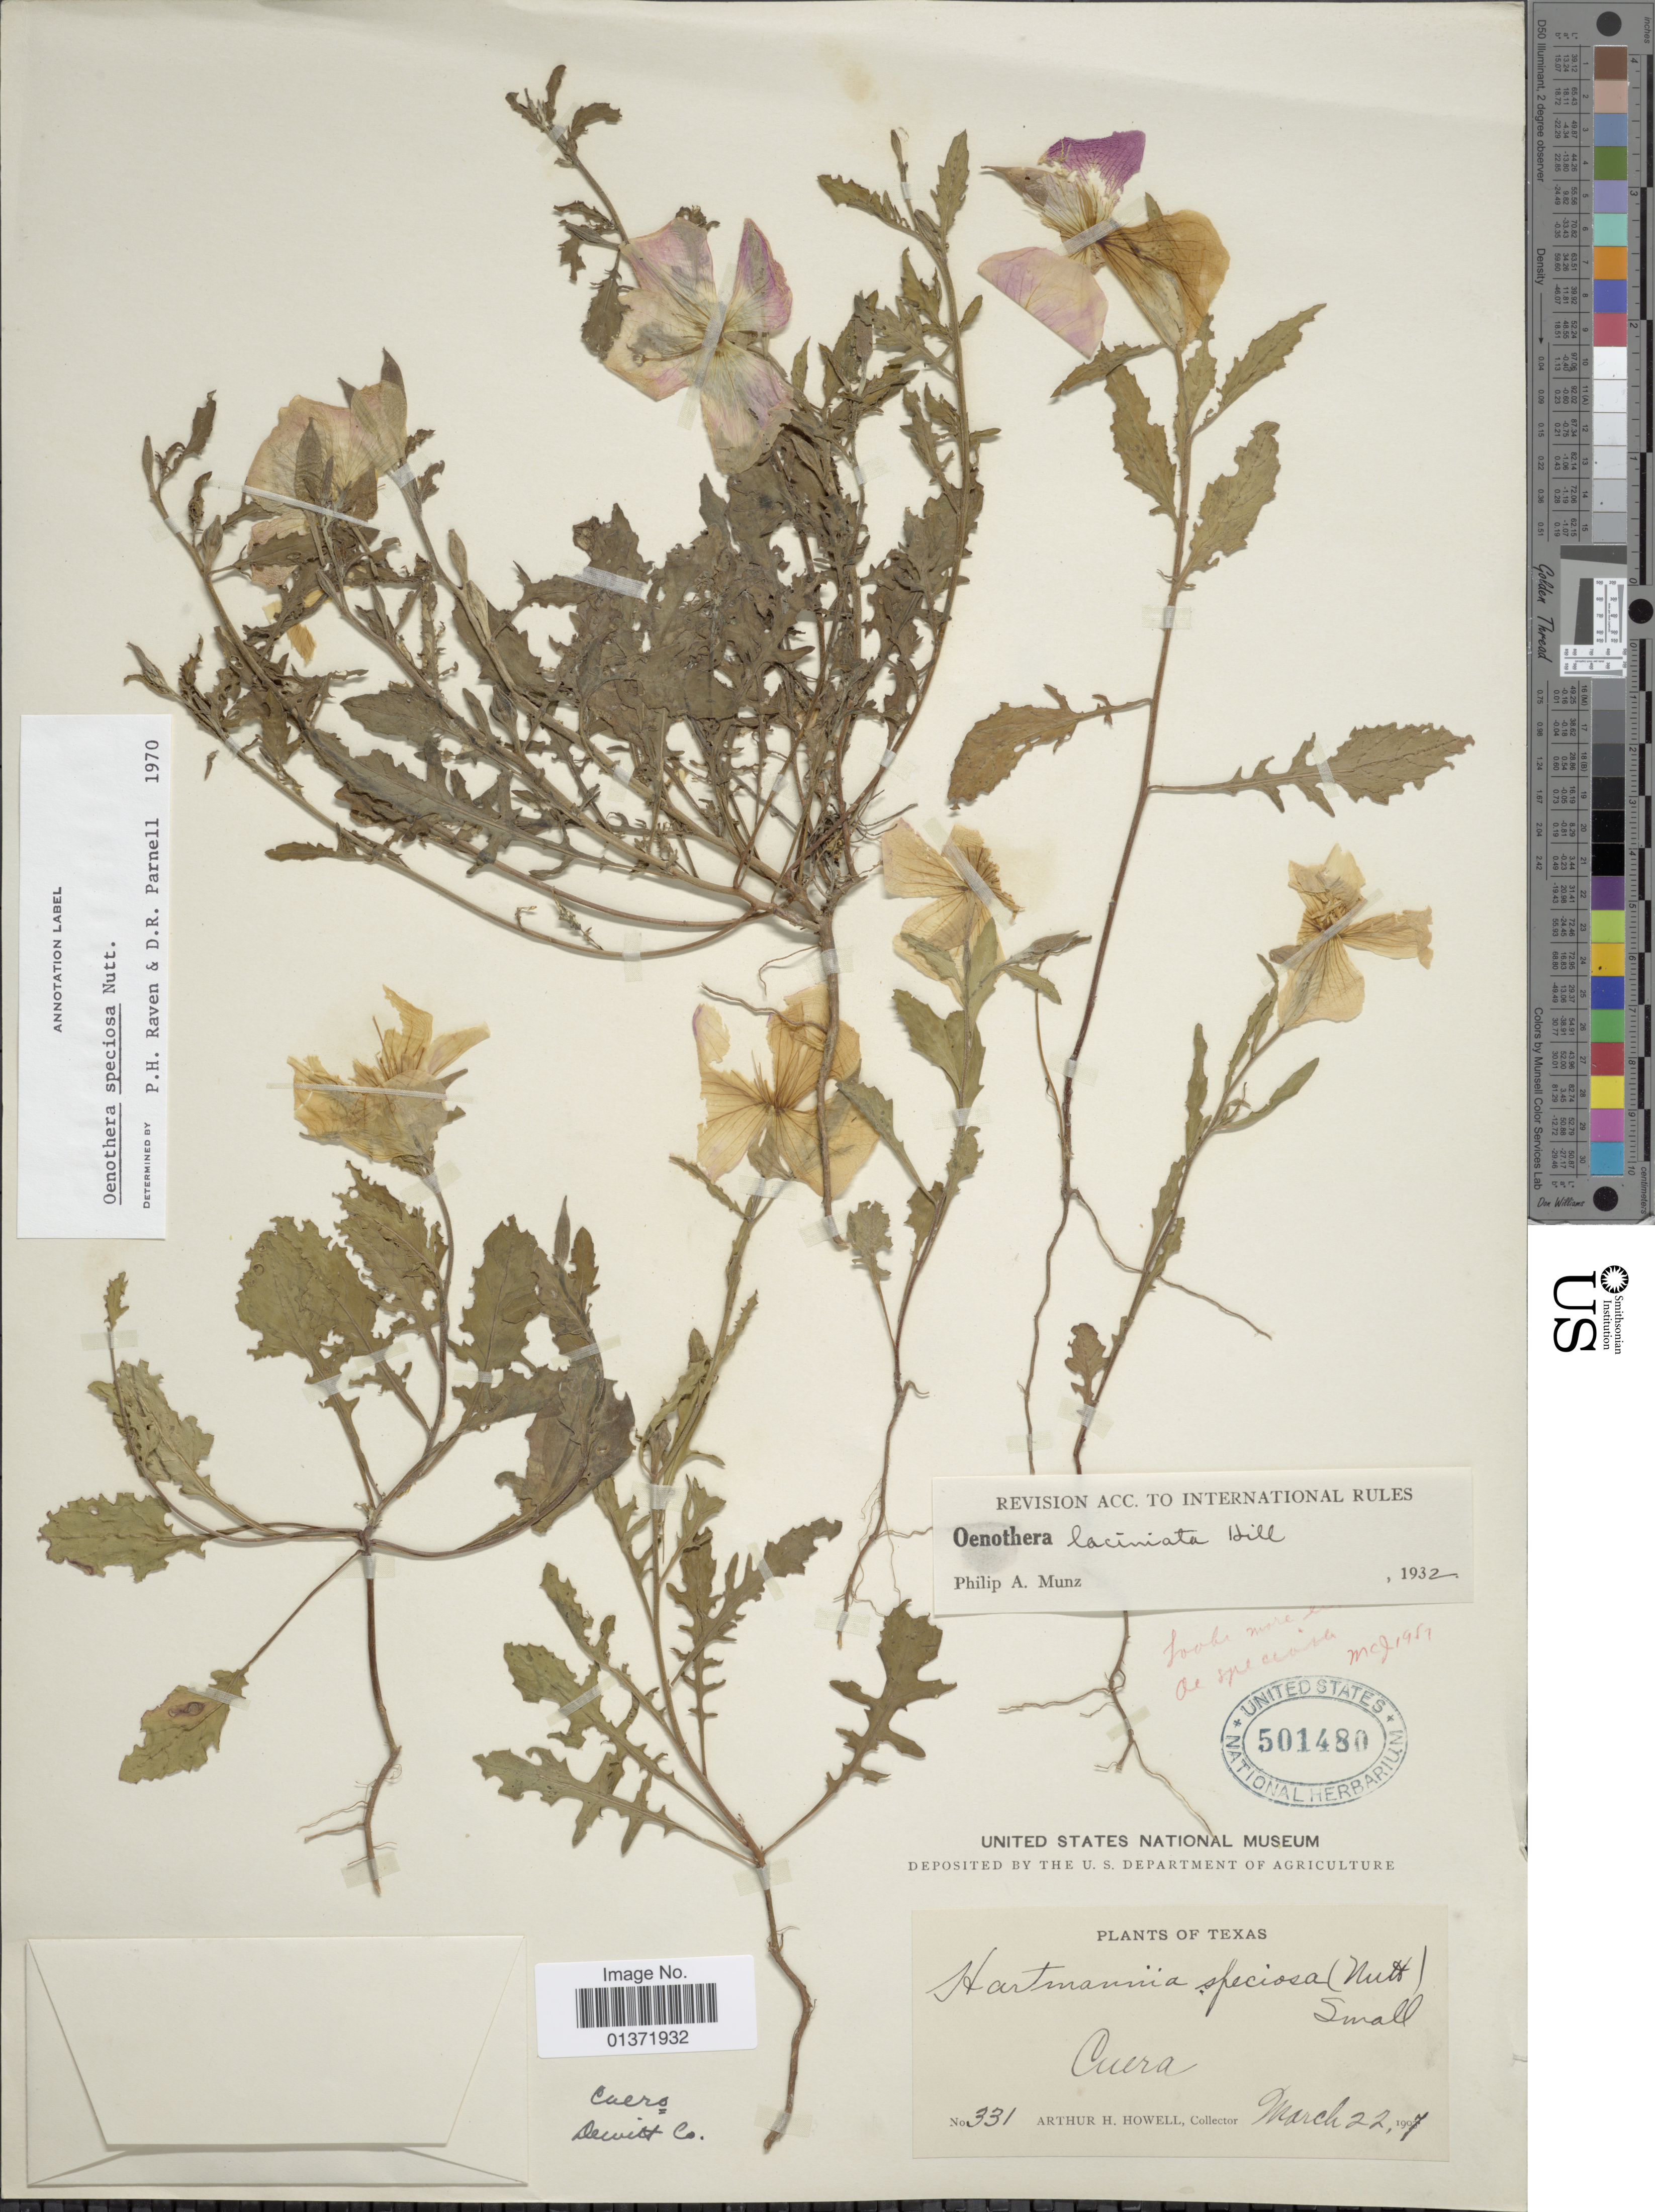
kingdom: Plantae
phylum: Tracheophyta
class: Magnoliopsida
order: Myrtales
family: Onagraceae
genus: Oenothera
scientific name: Oenothera speciosa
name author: Nutt.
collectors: A. Howell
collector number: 331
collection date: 1997-03-22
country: United States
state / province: Texas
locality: Cuera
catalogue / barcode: US 501480